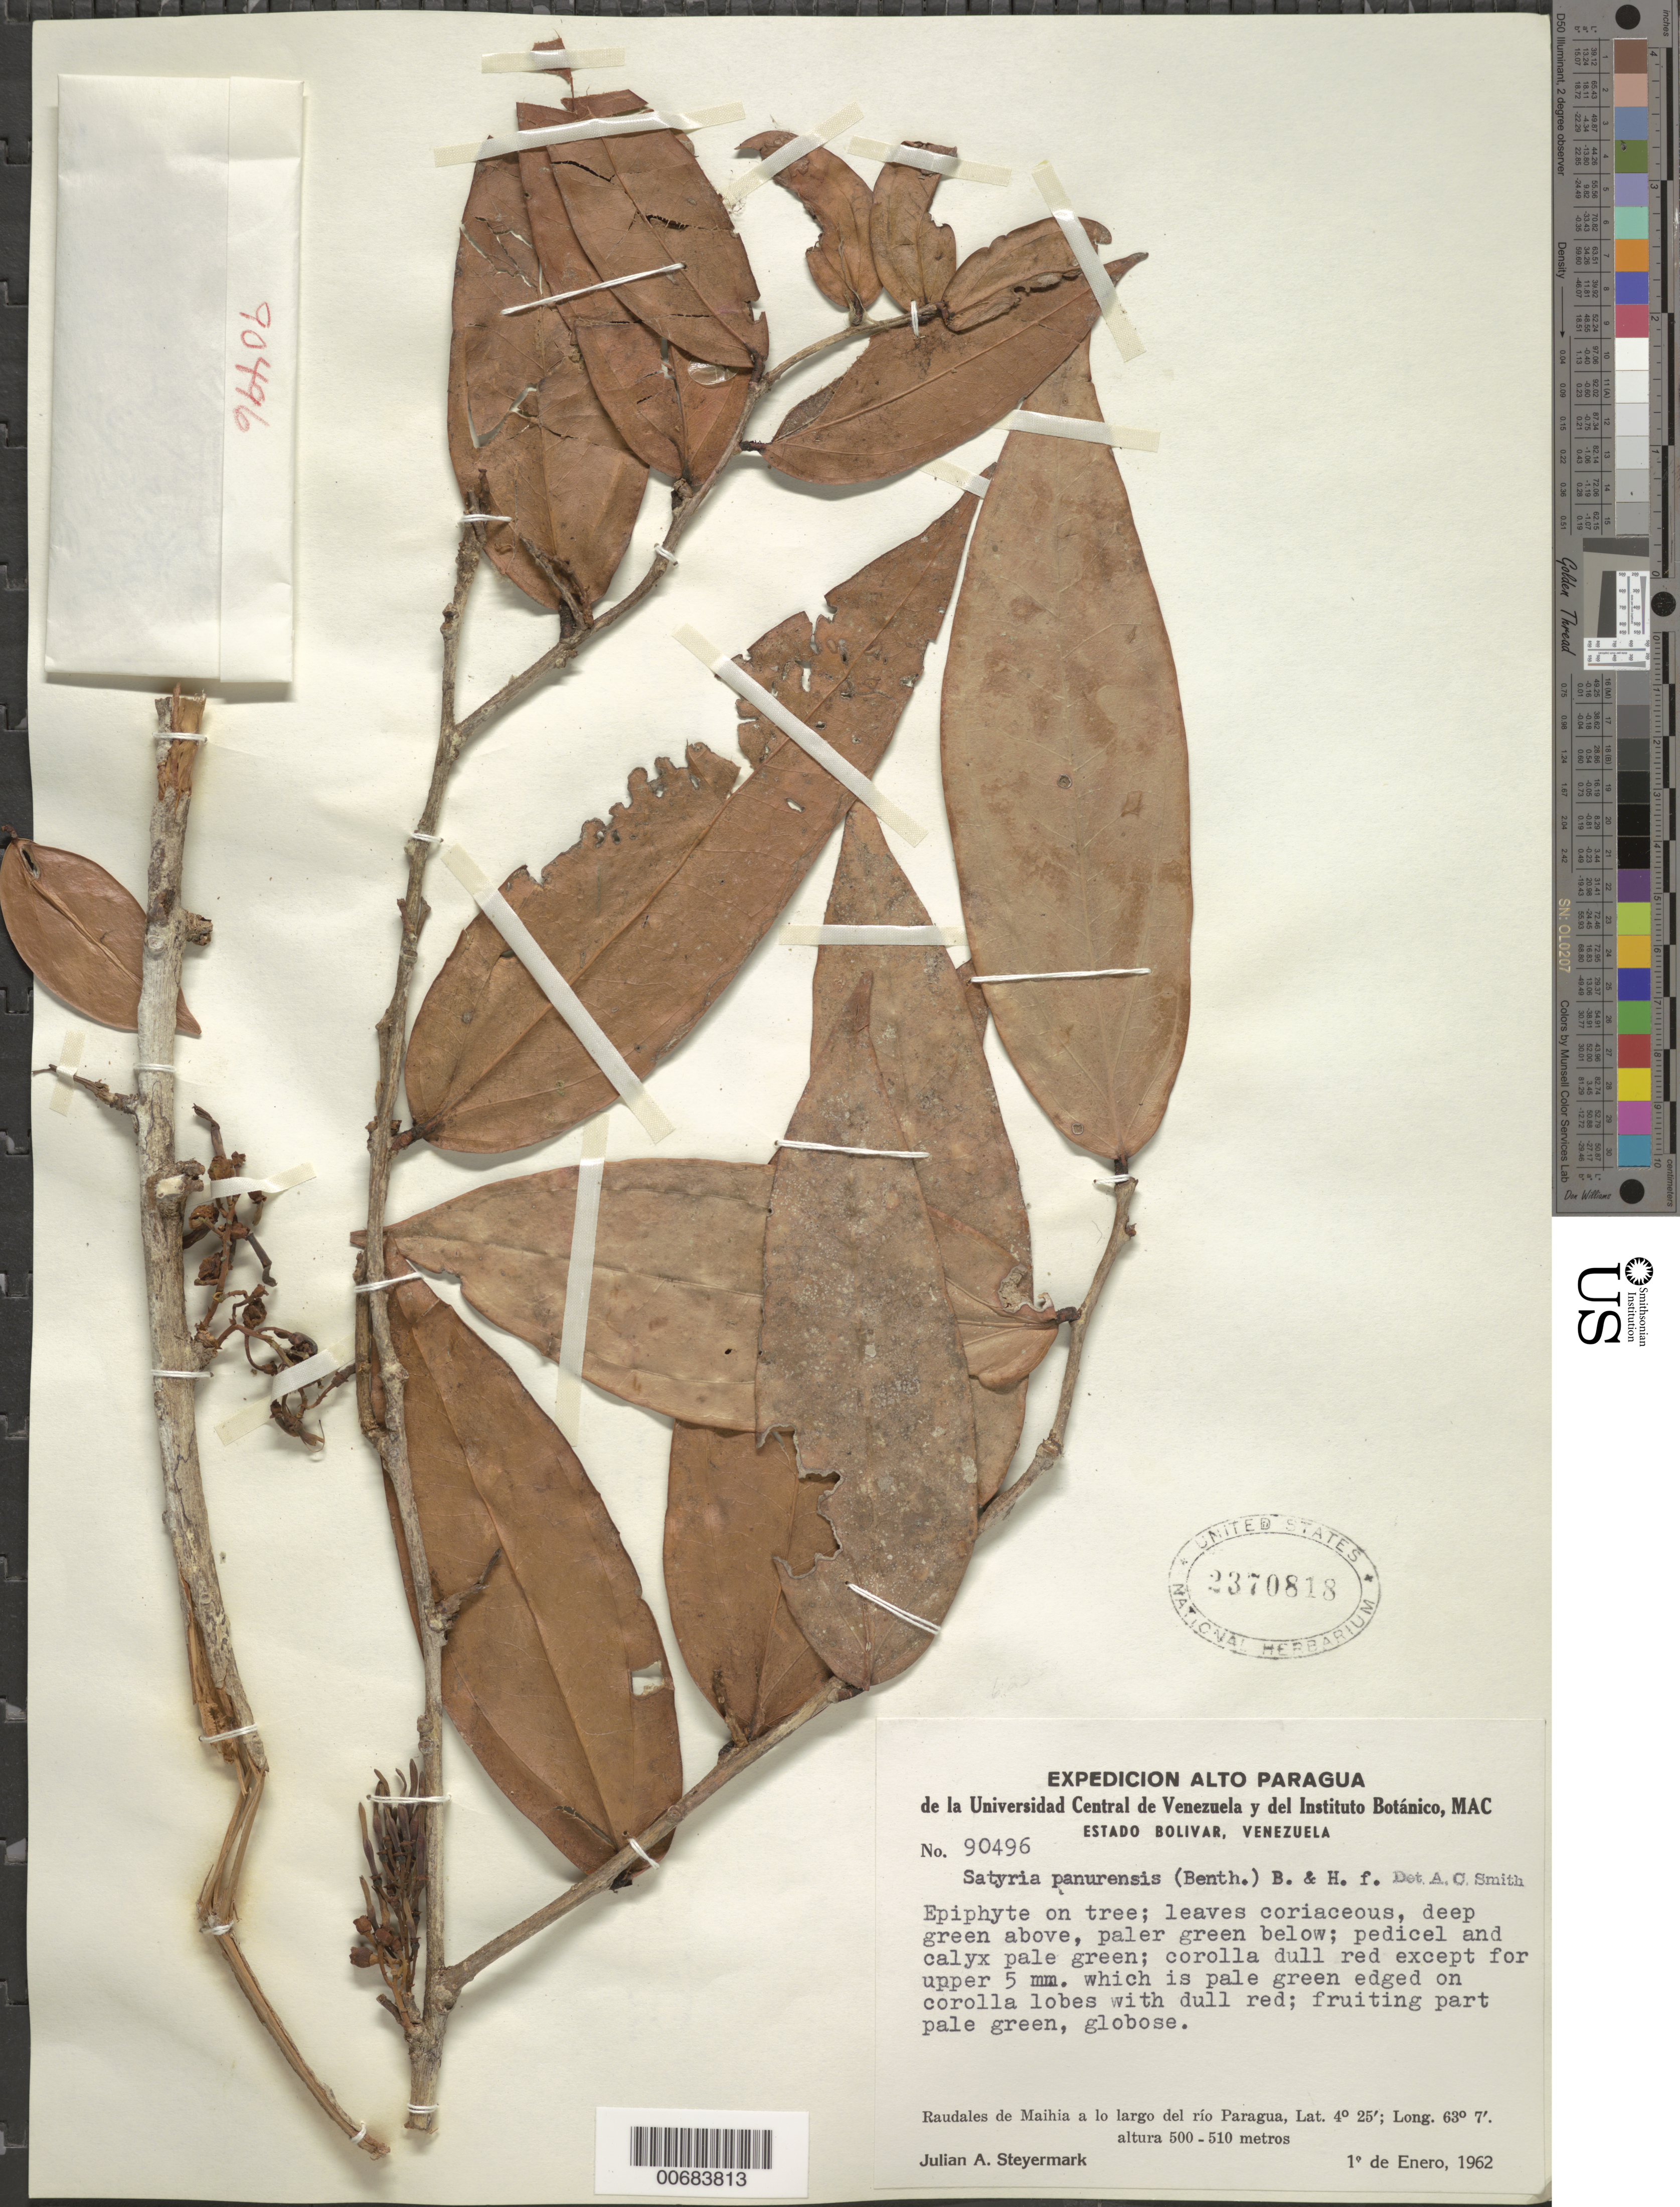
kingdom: Plantae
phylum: Tracheophyta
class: Magnoliopsida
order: Ericales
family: Ericaceae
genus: Satyria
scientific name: Satyria panurensis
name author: (Benth. ex Meisn.) Benth. & Hook. f. ex Nied.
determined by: Smith, A. C.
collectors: J. Steyermark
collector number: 90496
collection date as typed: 1-Jan-62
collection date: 1962-01-01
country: Venezuela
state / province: Bolívar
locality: Raudales de Maihia, Rió Paragua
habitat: Raudales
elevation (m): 500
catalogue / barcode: US 2370818